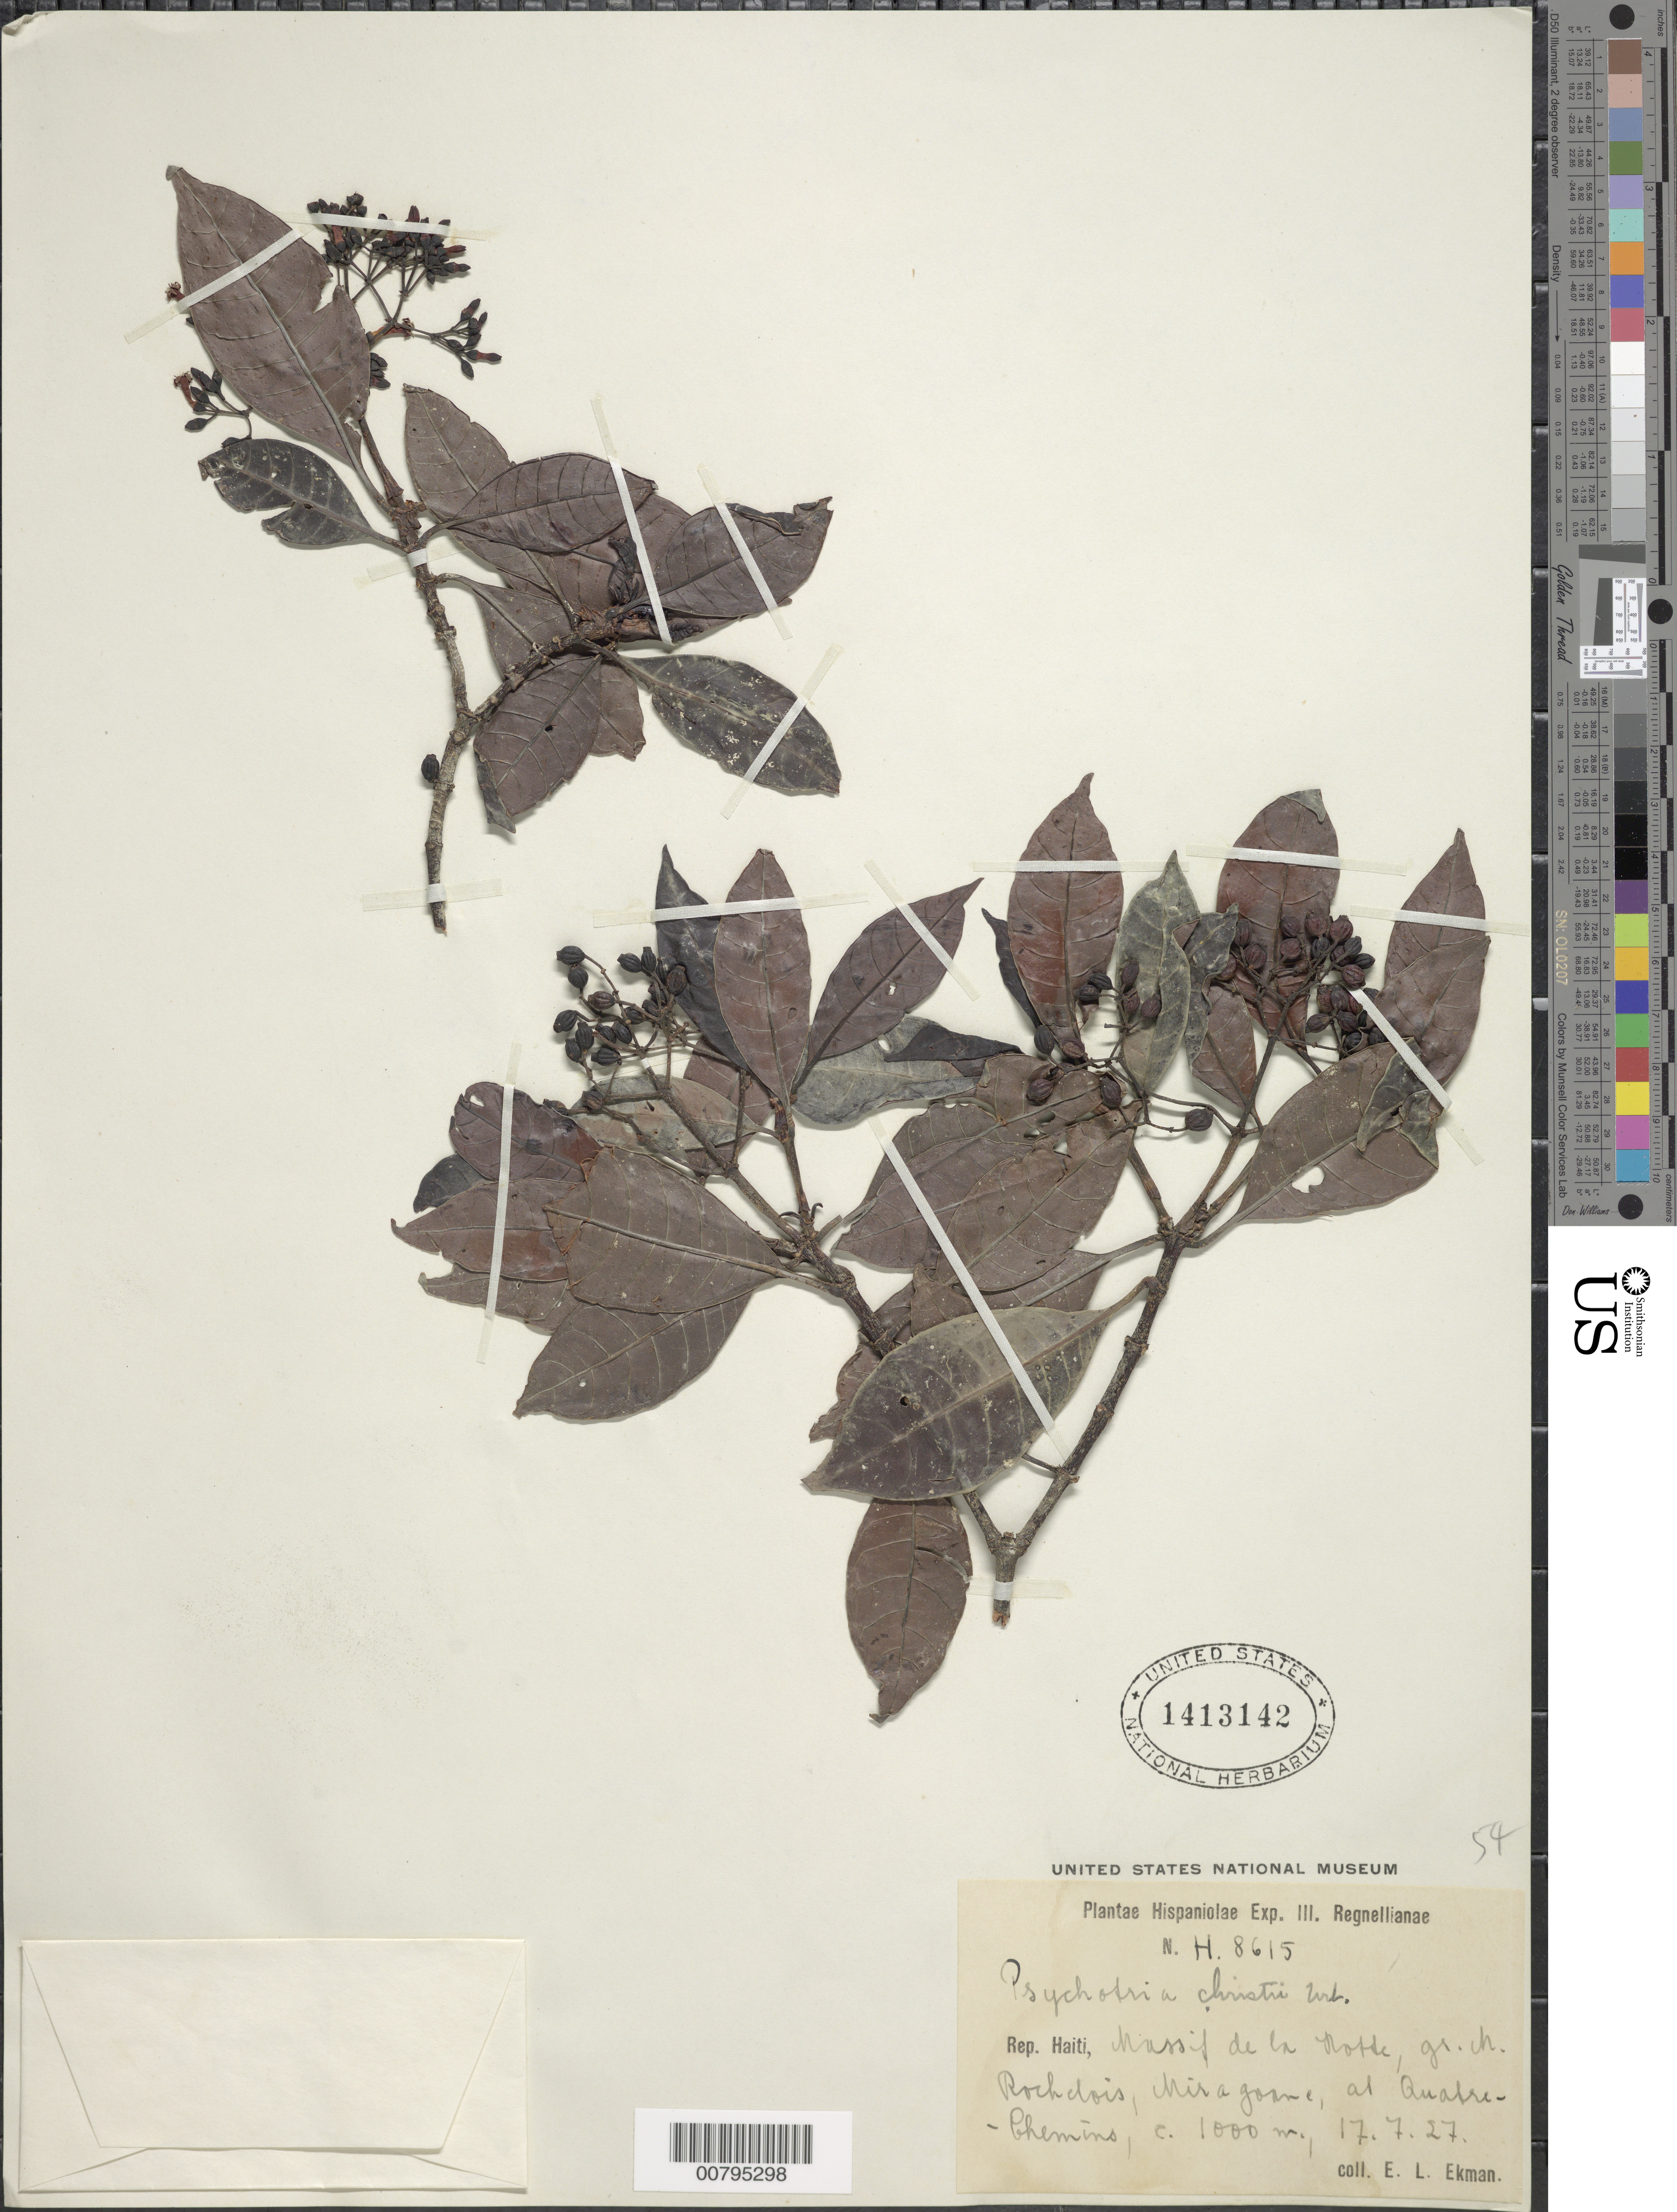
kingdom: Plantae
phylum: Tracheophyta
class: Magnoliopsida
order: Gentianales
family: Rubiaceae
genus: Psychotria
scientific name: Psychotria christii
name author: Urb.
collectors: E. L. Ekman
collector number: H 8615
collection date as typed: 17 Jul 1927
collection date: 1927-07-17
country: Haiti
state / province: Nord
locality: Massif de la Nord, gr. ch. Rochdois (sp?), Miragoane, al Quatre-Chemins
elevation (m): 1000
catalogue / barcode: US 1413142